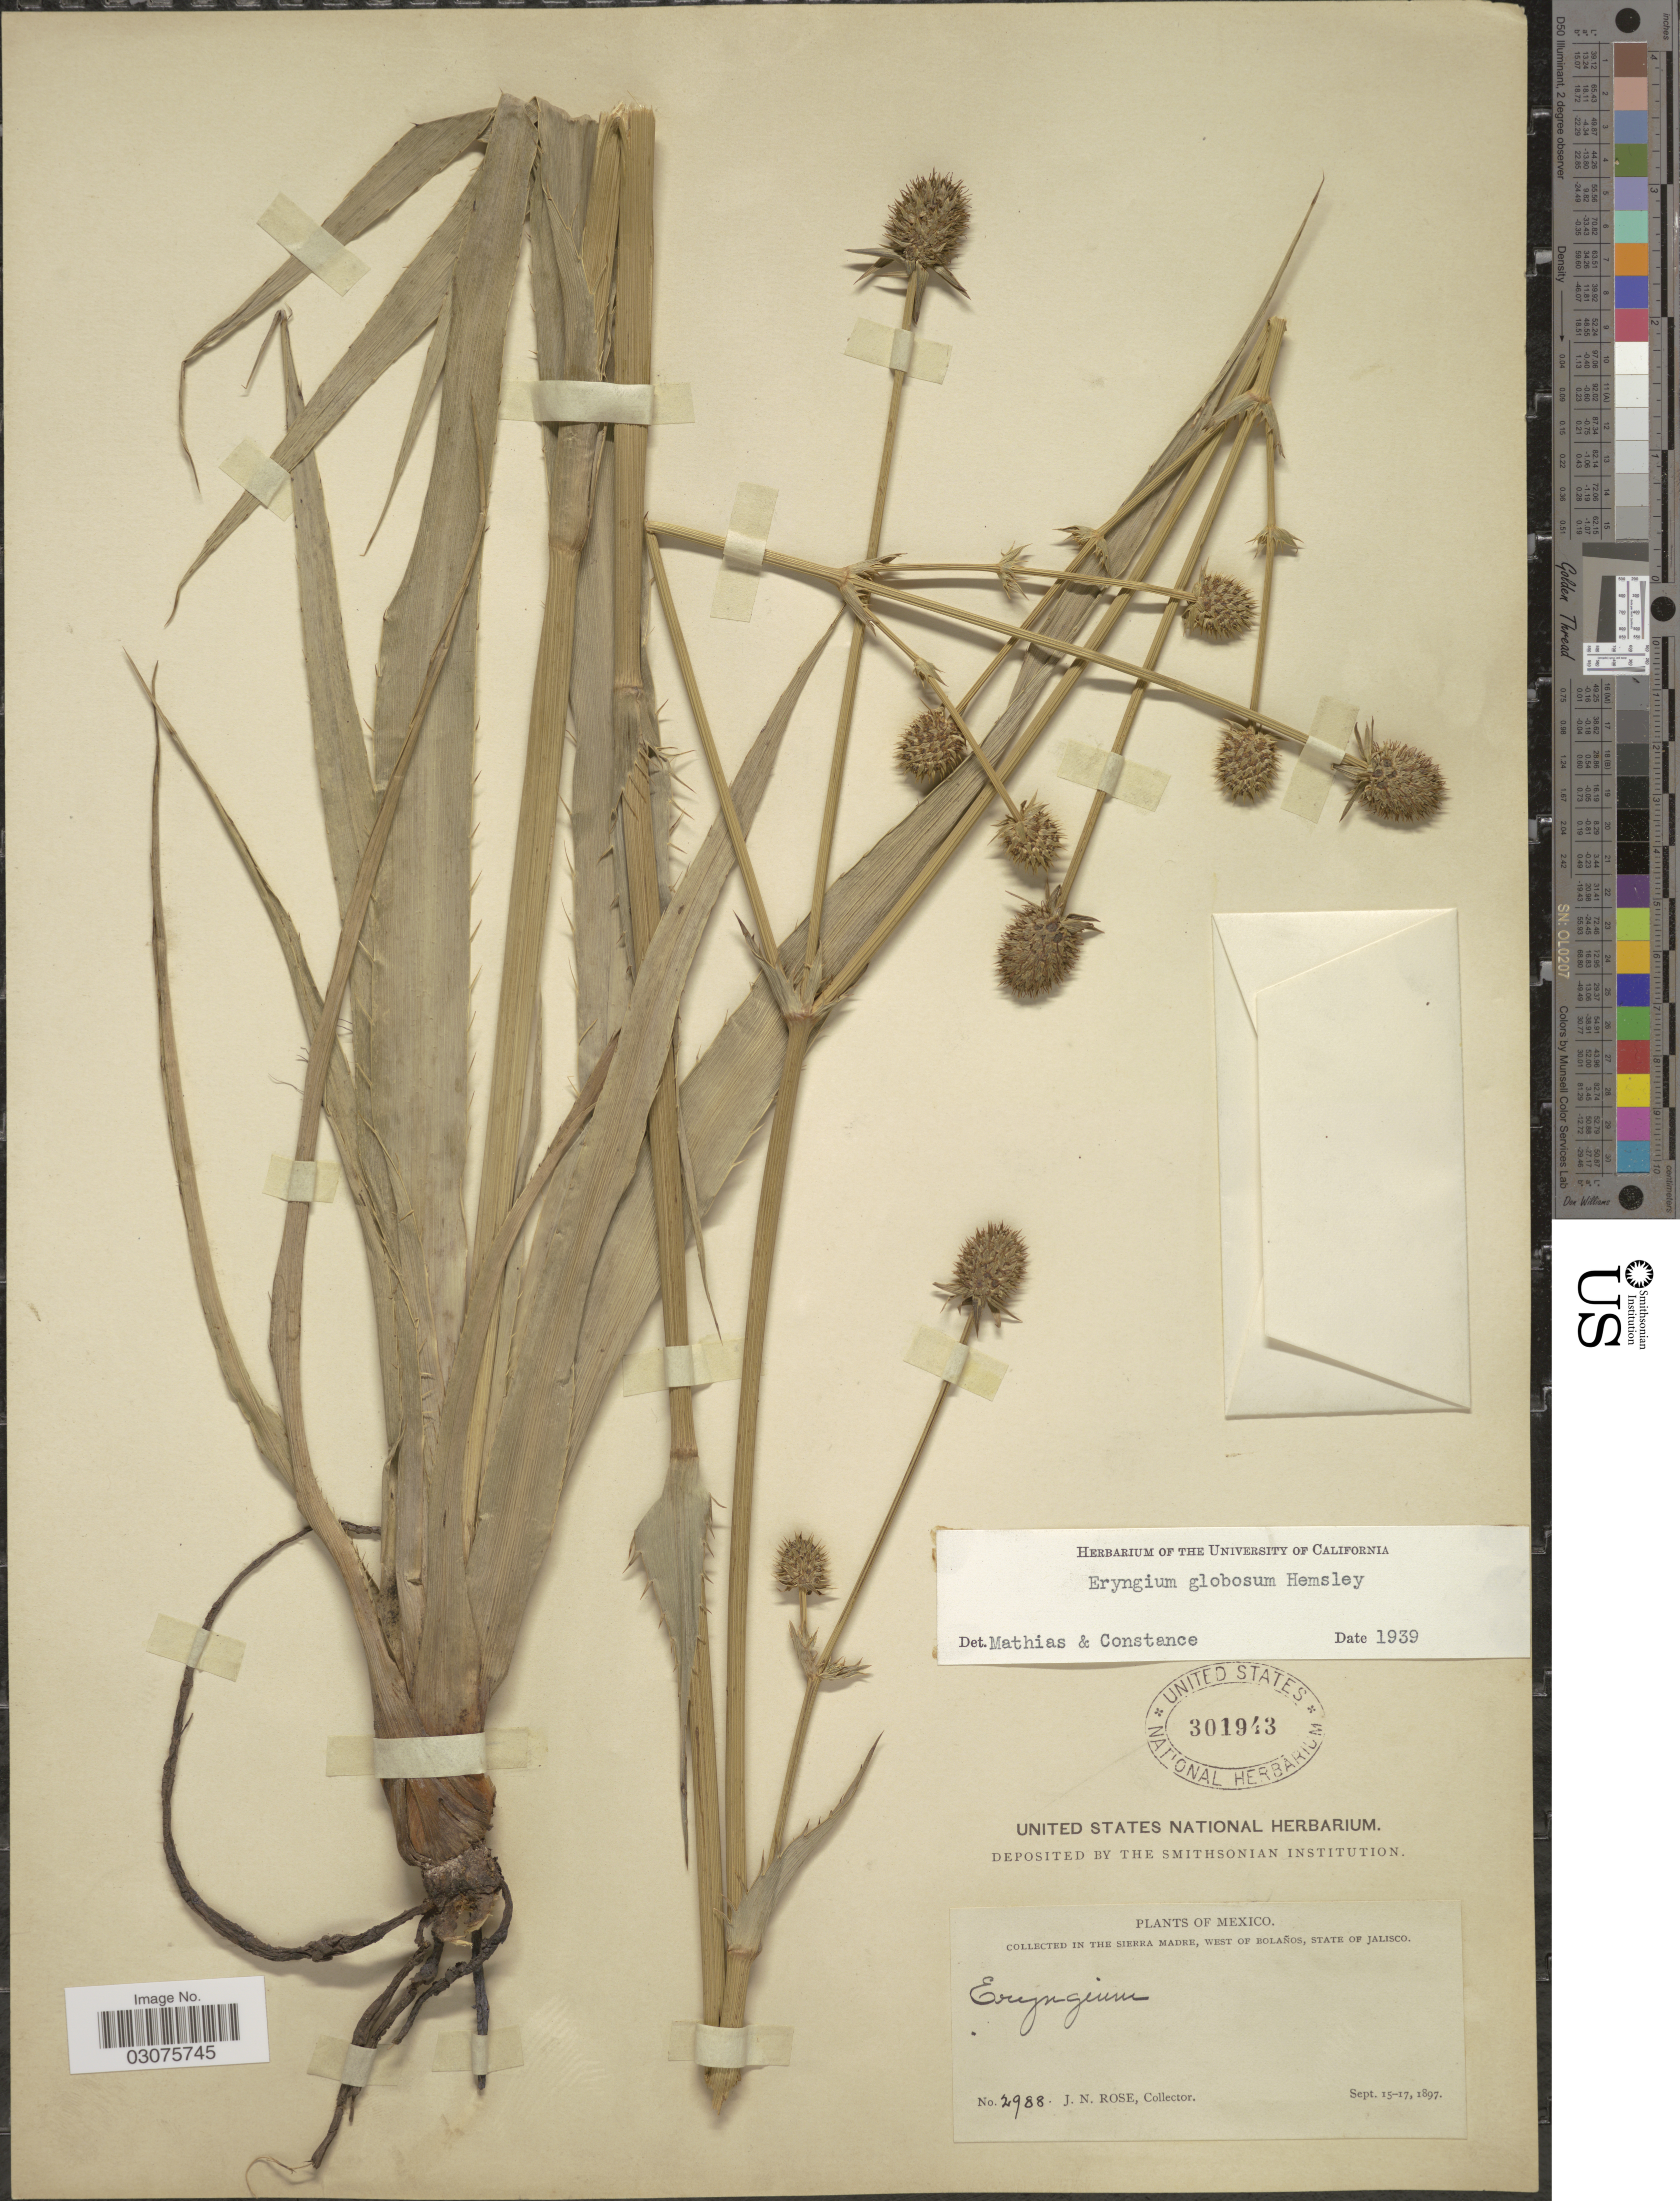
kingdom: Plantae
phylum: Tracheophyta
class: Magnoliopsida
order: Apiales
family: Apiaceae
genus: Eryngium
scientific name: Eryngium globosum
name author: Hemsl.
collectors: J. N. Rose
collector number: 2988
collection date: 1897-09-15/1897-09-17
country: Mexico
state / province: Jalisco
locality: In the Sierra Madre, west of Rolaños.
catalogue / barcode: US 301943